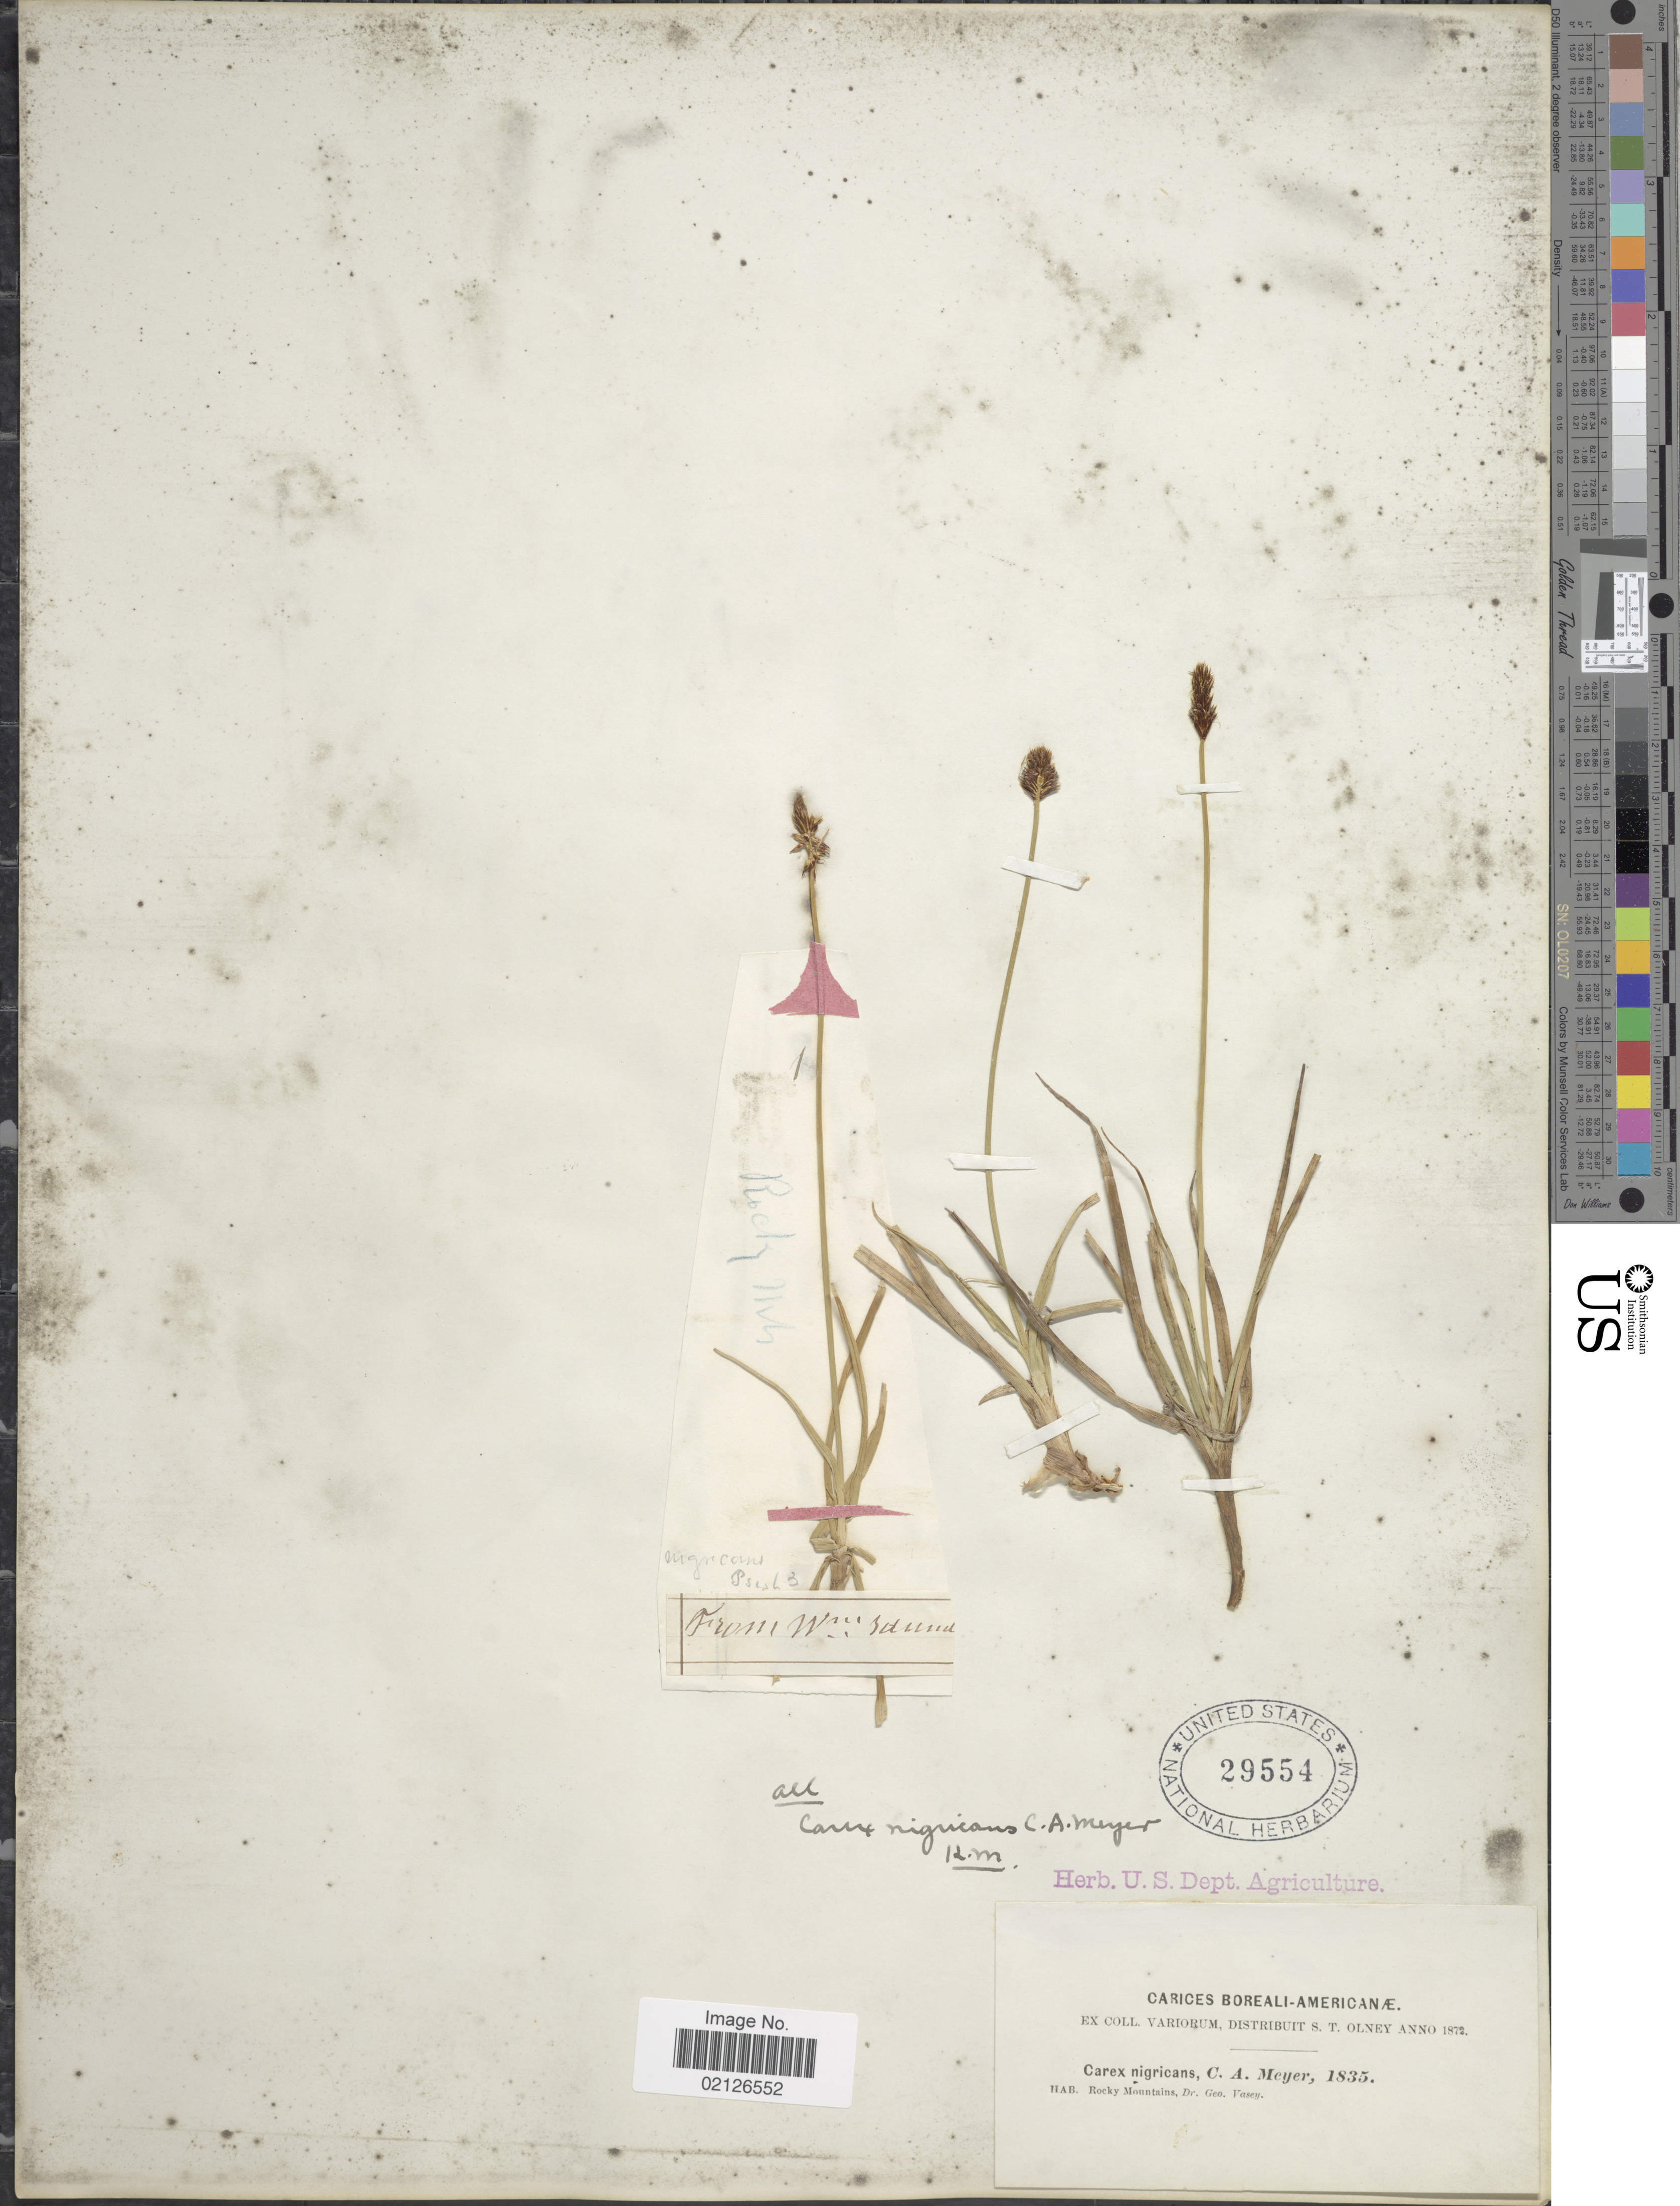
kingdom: Plantae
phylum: Tracheophyta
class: Liliopsida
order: Poales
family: Cyperaceae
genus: Carex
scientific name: Carex nigricans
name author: C.A. Mey.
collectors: G. Vasey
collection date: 1835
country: United States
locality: Rocky Mountains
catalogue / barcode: US 29554